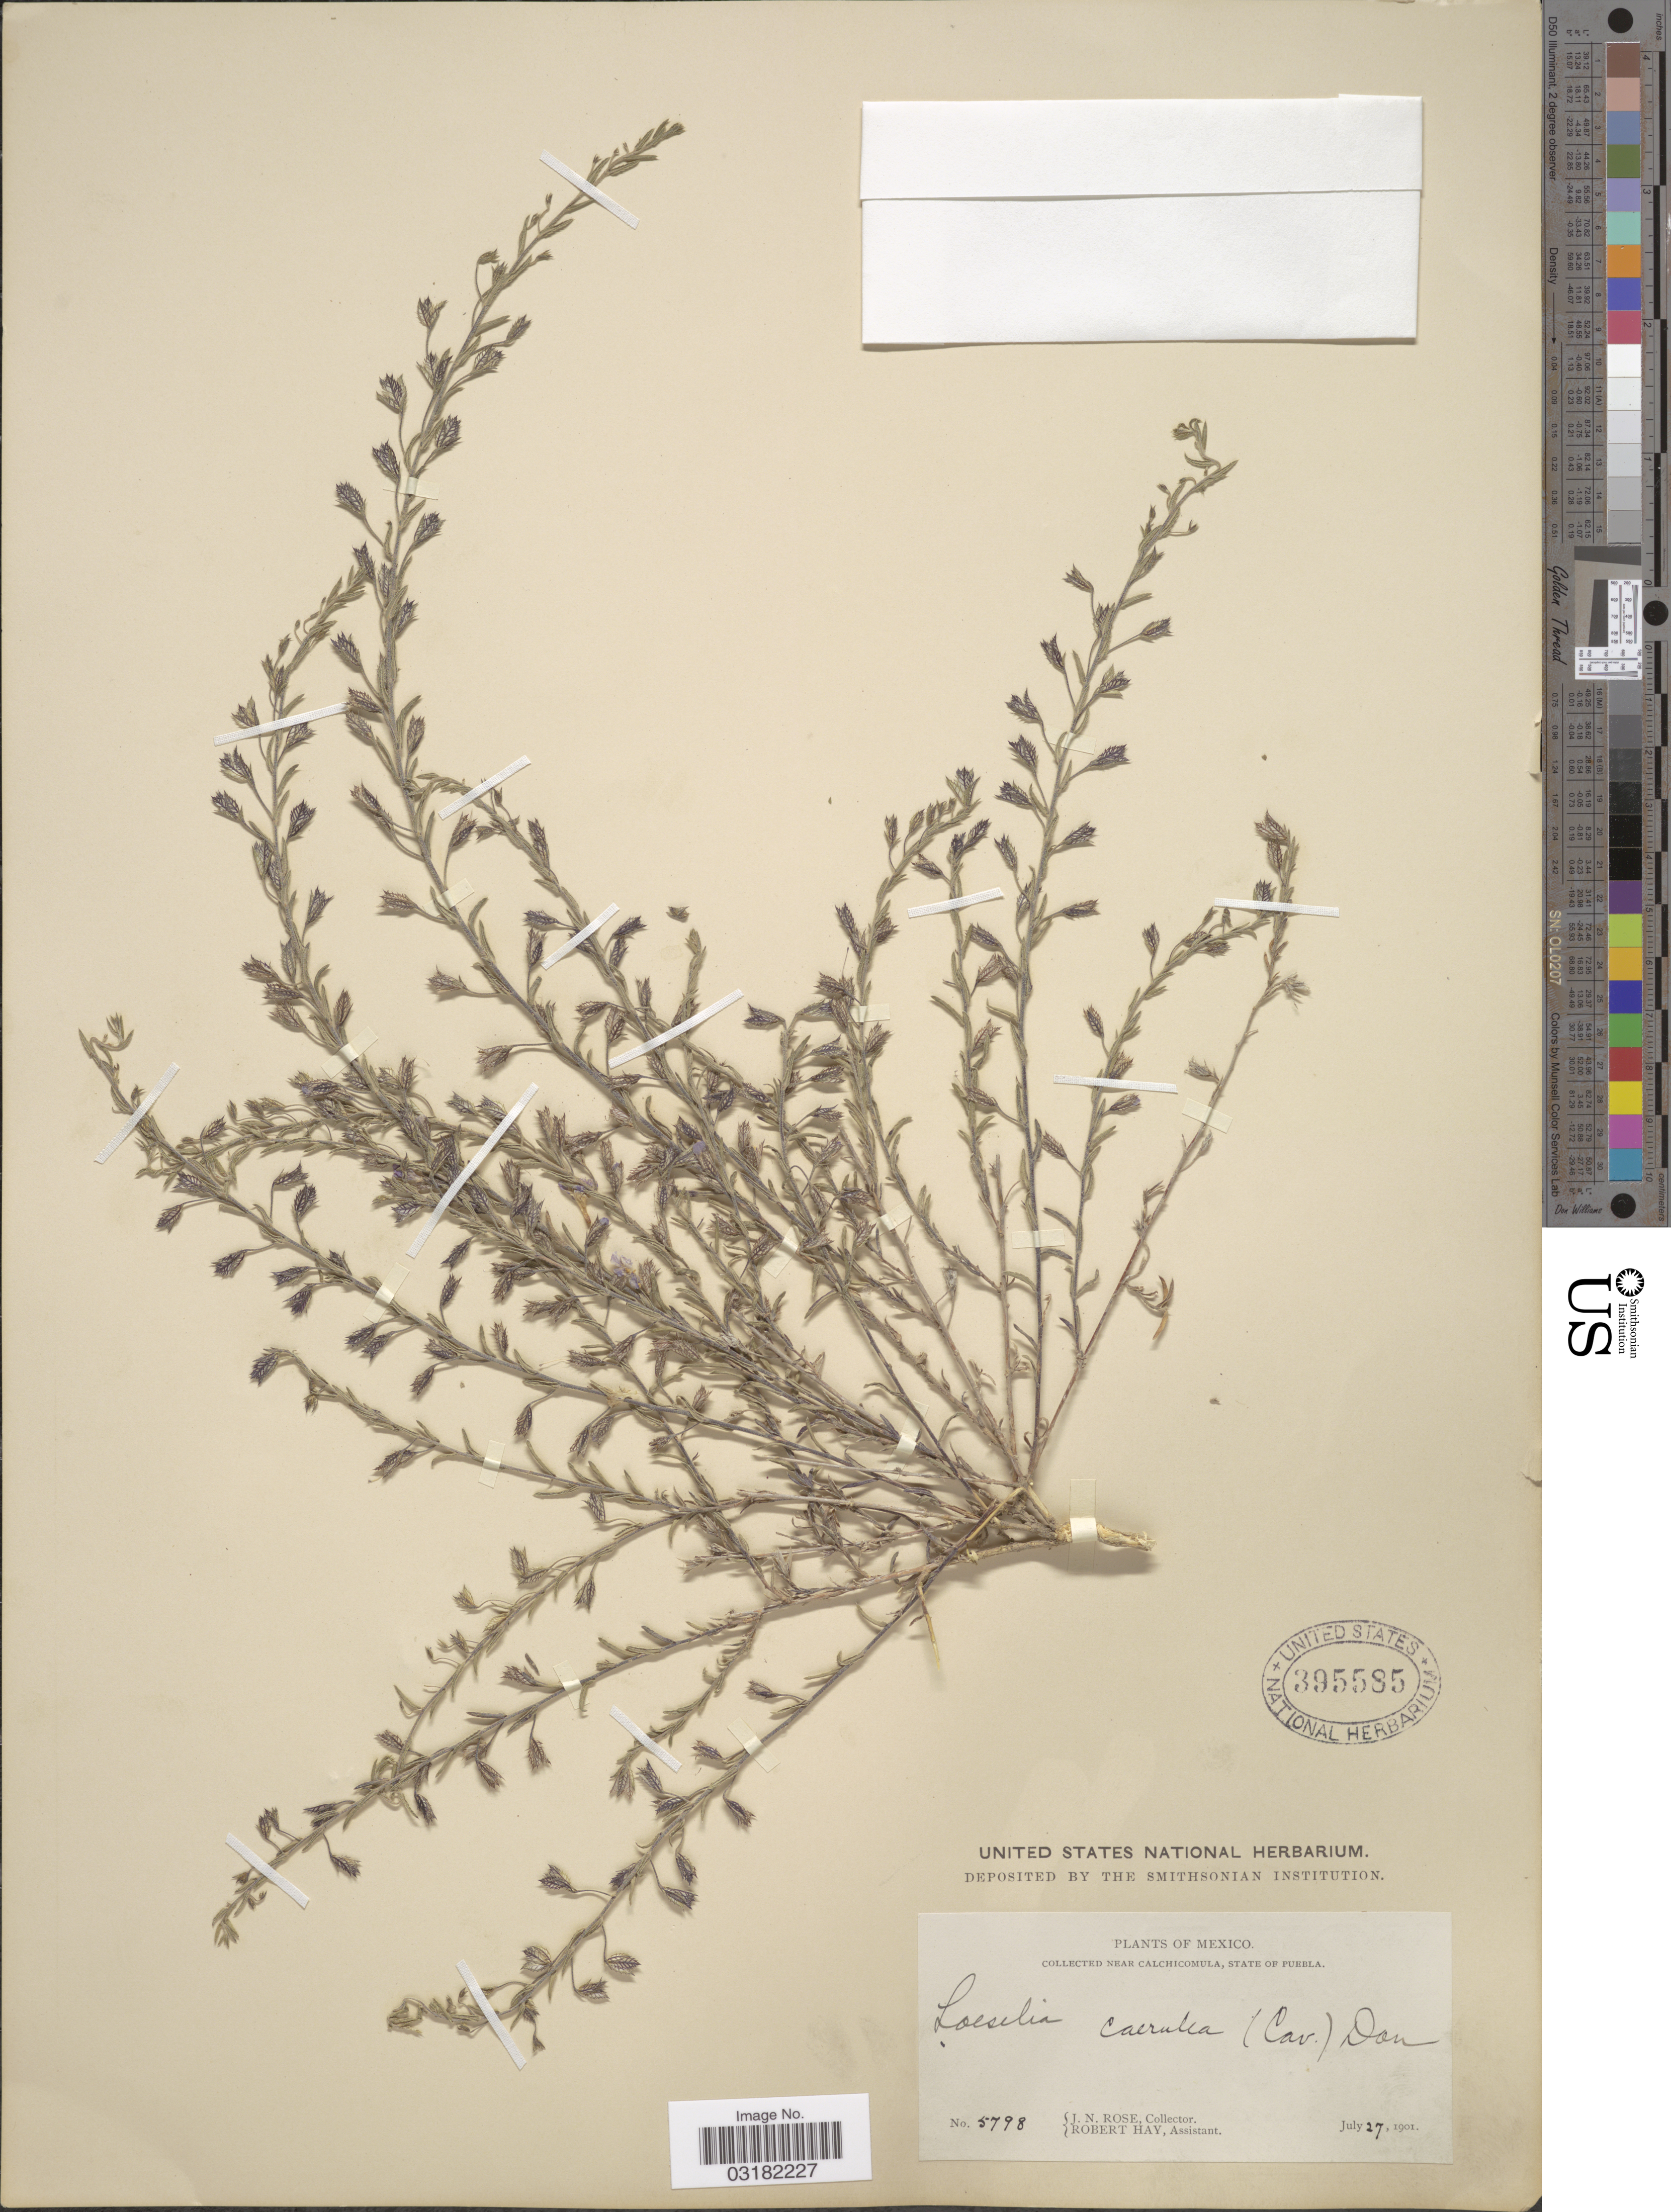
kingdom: Plantae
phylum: Tracheophyta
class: Magnoliopsida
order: Ericales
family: Polemoniaceae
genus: Loeselia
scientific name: Loeselia caerulea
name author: (Cav.) G. Don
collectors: J. N. Rose & R. Hay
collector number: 5798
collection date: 1901-07-27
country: Mexico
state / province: Puebla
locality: Near Calchicomula.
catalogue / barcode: US 395585